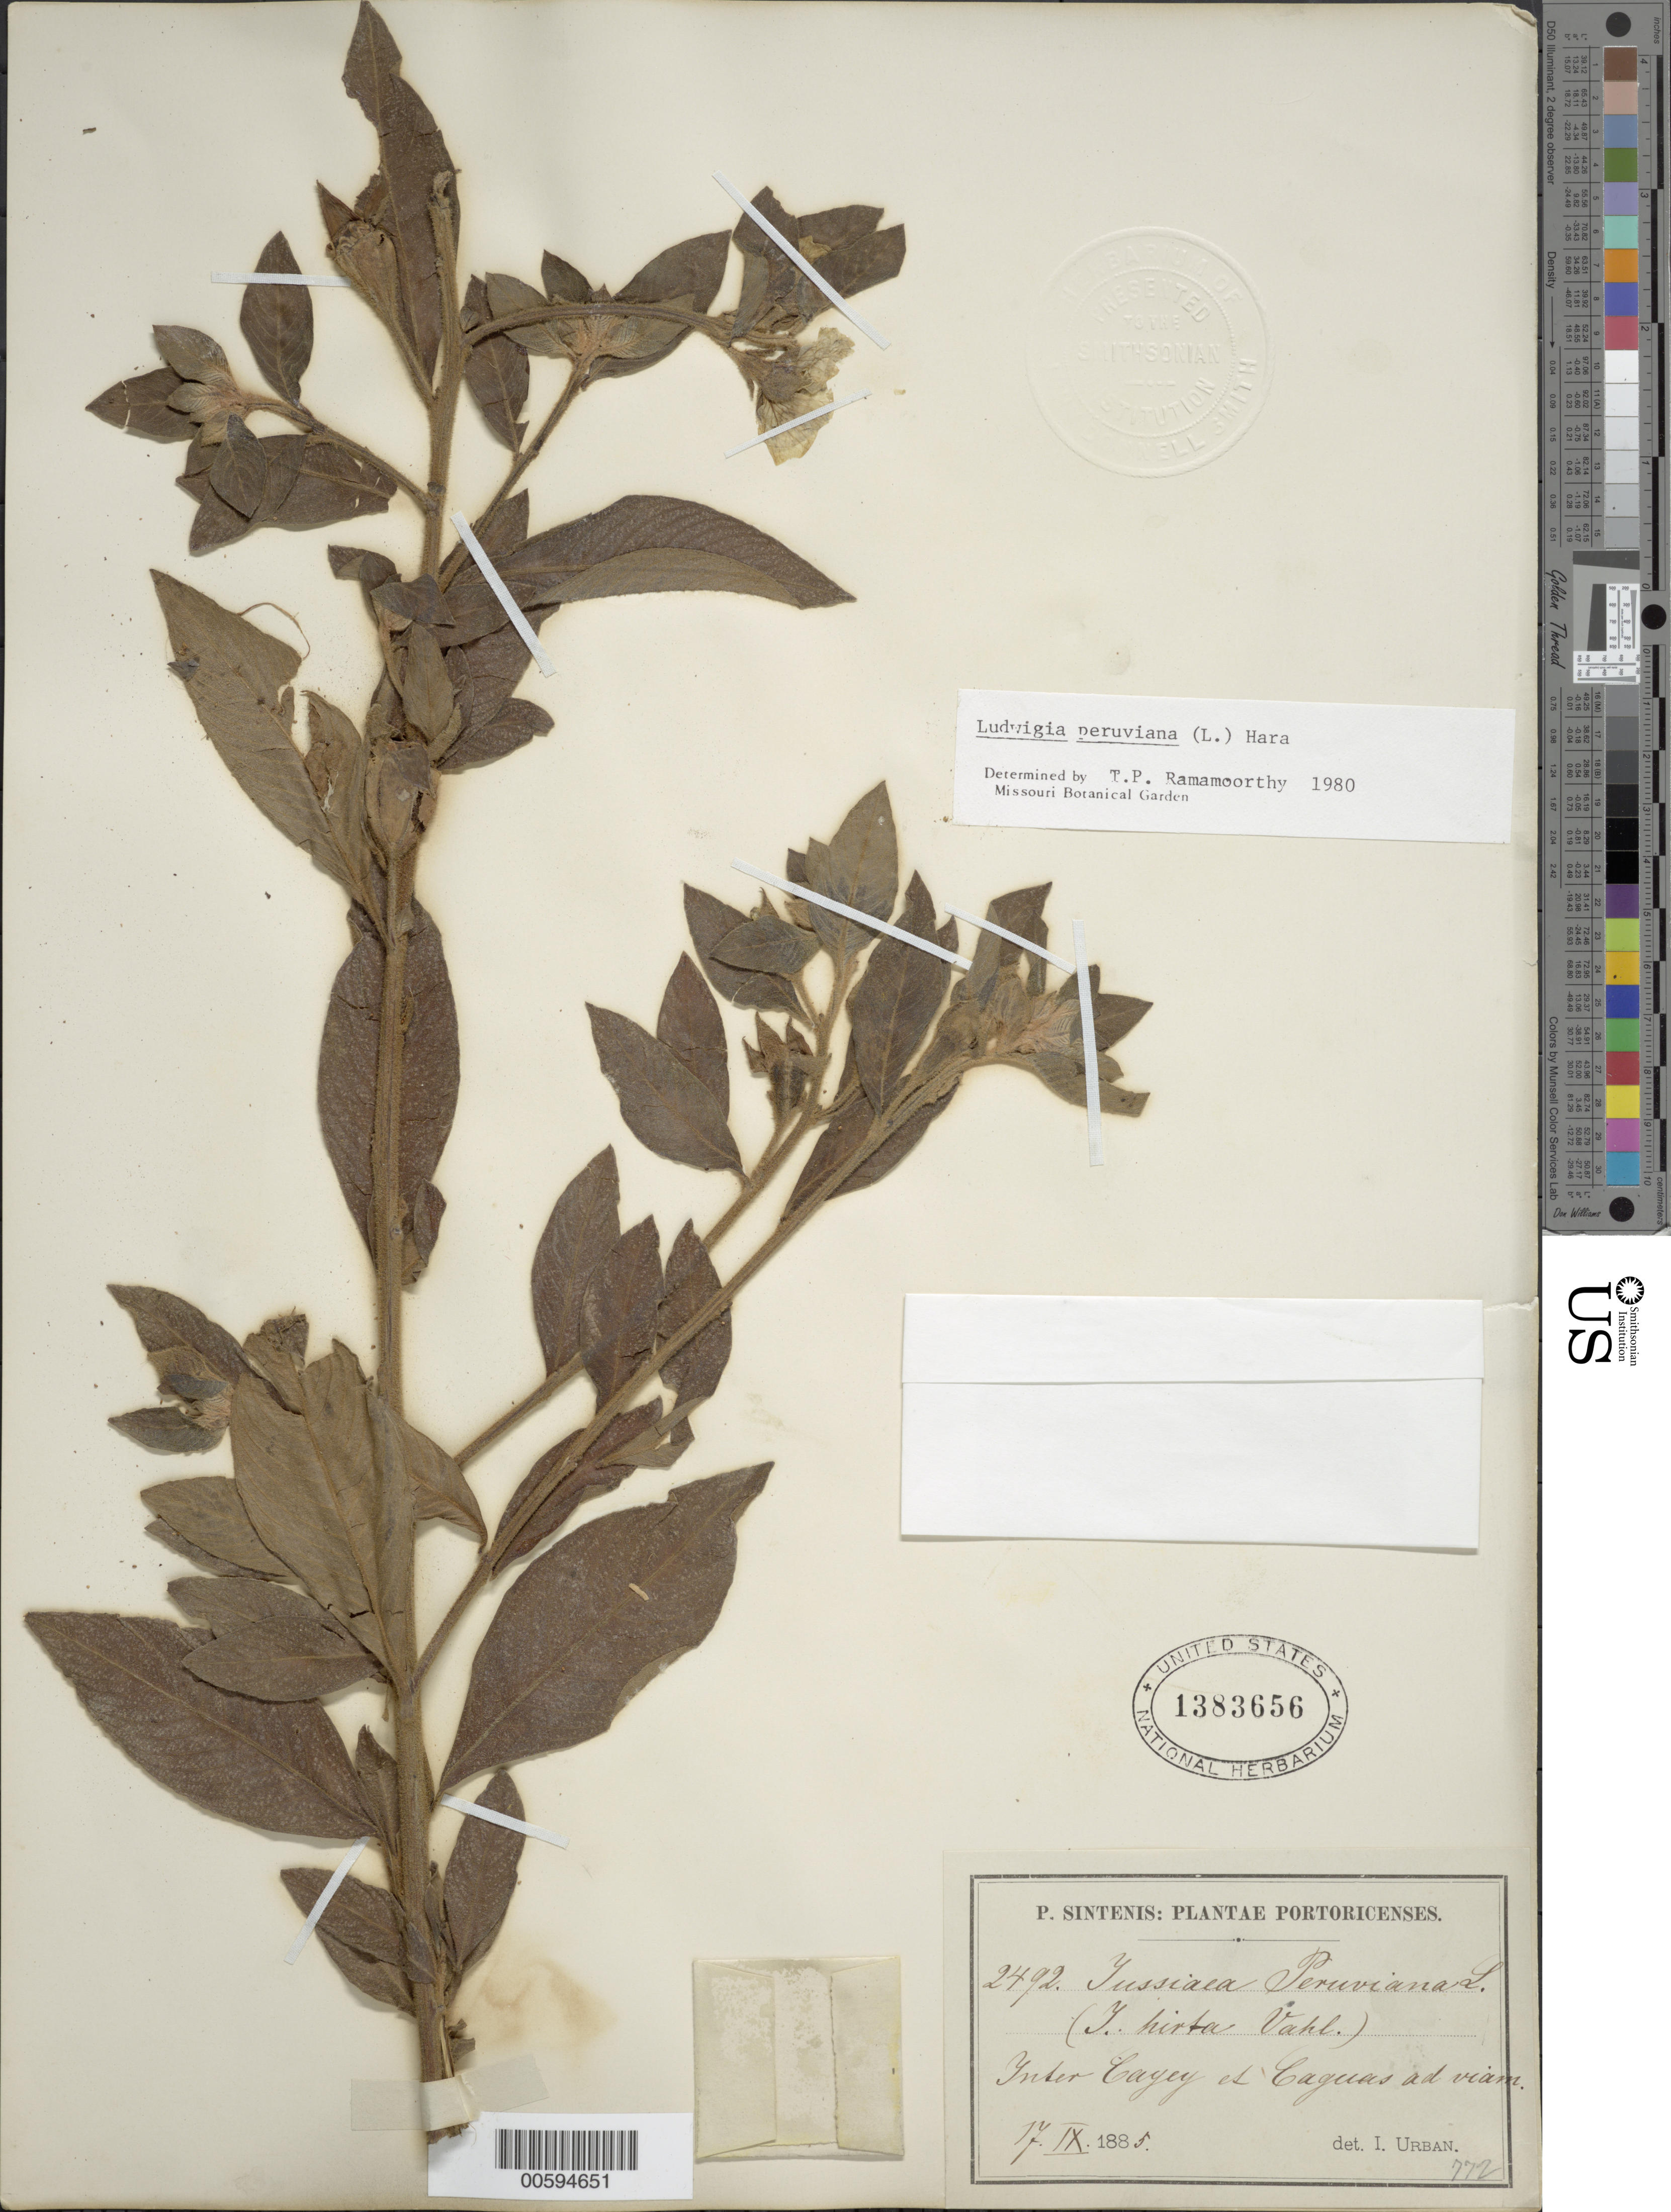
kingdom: Plantae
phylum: Tracheophyta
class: Magnoliopsida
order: Myrtales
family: Onagraceae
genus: Ludwigia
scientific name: Ludwigia peruviana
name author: (L.) H. Hara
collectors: P. Sintenis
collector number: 2492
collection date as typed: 17 Sep 1885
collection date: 1885-09-17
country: Puerto Rico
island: Greater Antilles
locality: Inter Cayey et Caguas ad viam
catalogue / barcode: US 1383656